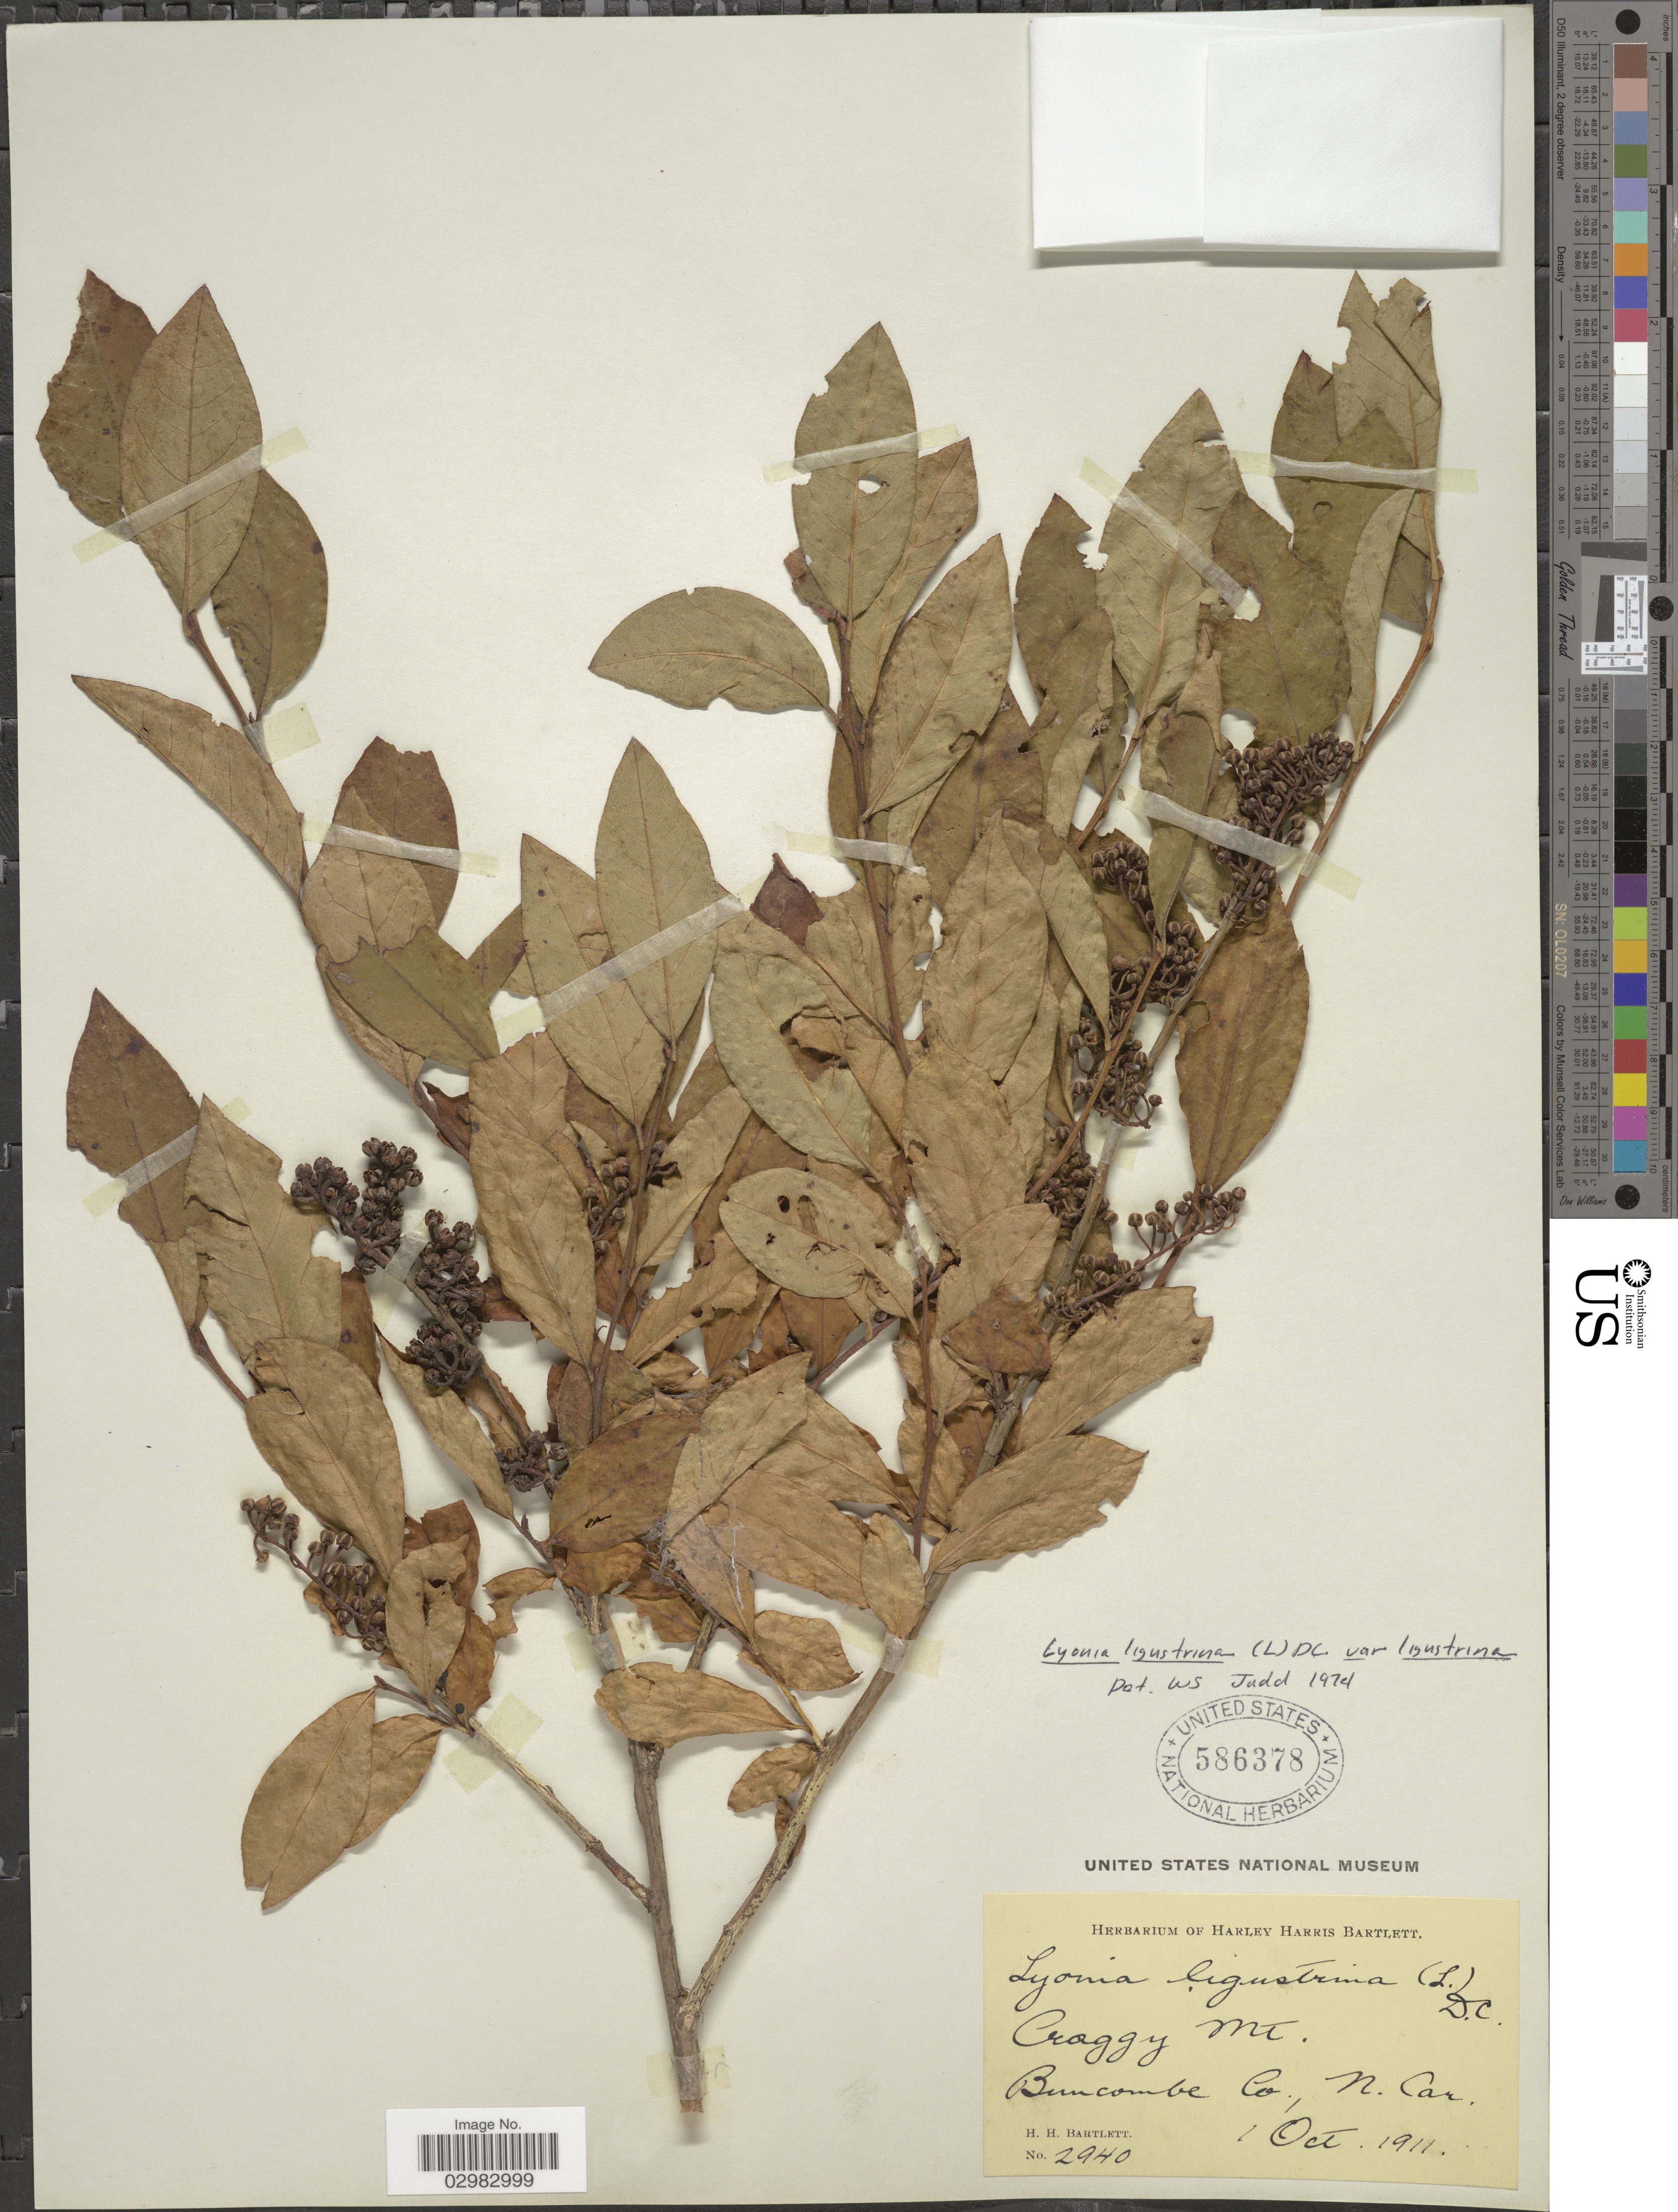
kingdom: Plantae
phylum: Tracheophyta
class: Magnoliopsida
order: Ericales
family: Ericaceae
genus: Lyonia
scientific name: Lyonia ligustrina var. ligustrina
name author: (L.) DC.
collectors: H. H. Bartlett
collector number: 2940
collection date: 1911-10-01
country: United States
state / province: North Carolina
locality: Craggy Mt., Buncombe Co., N. Car.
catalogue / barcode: US 586378